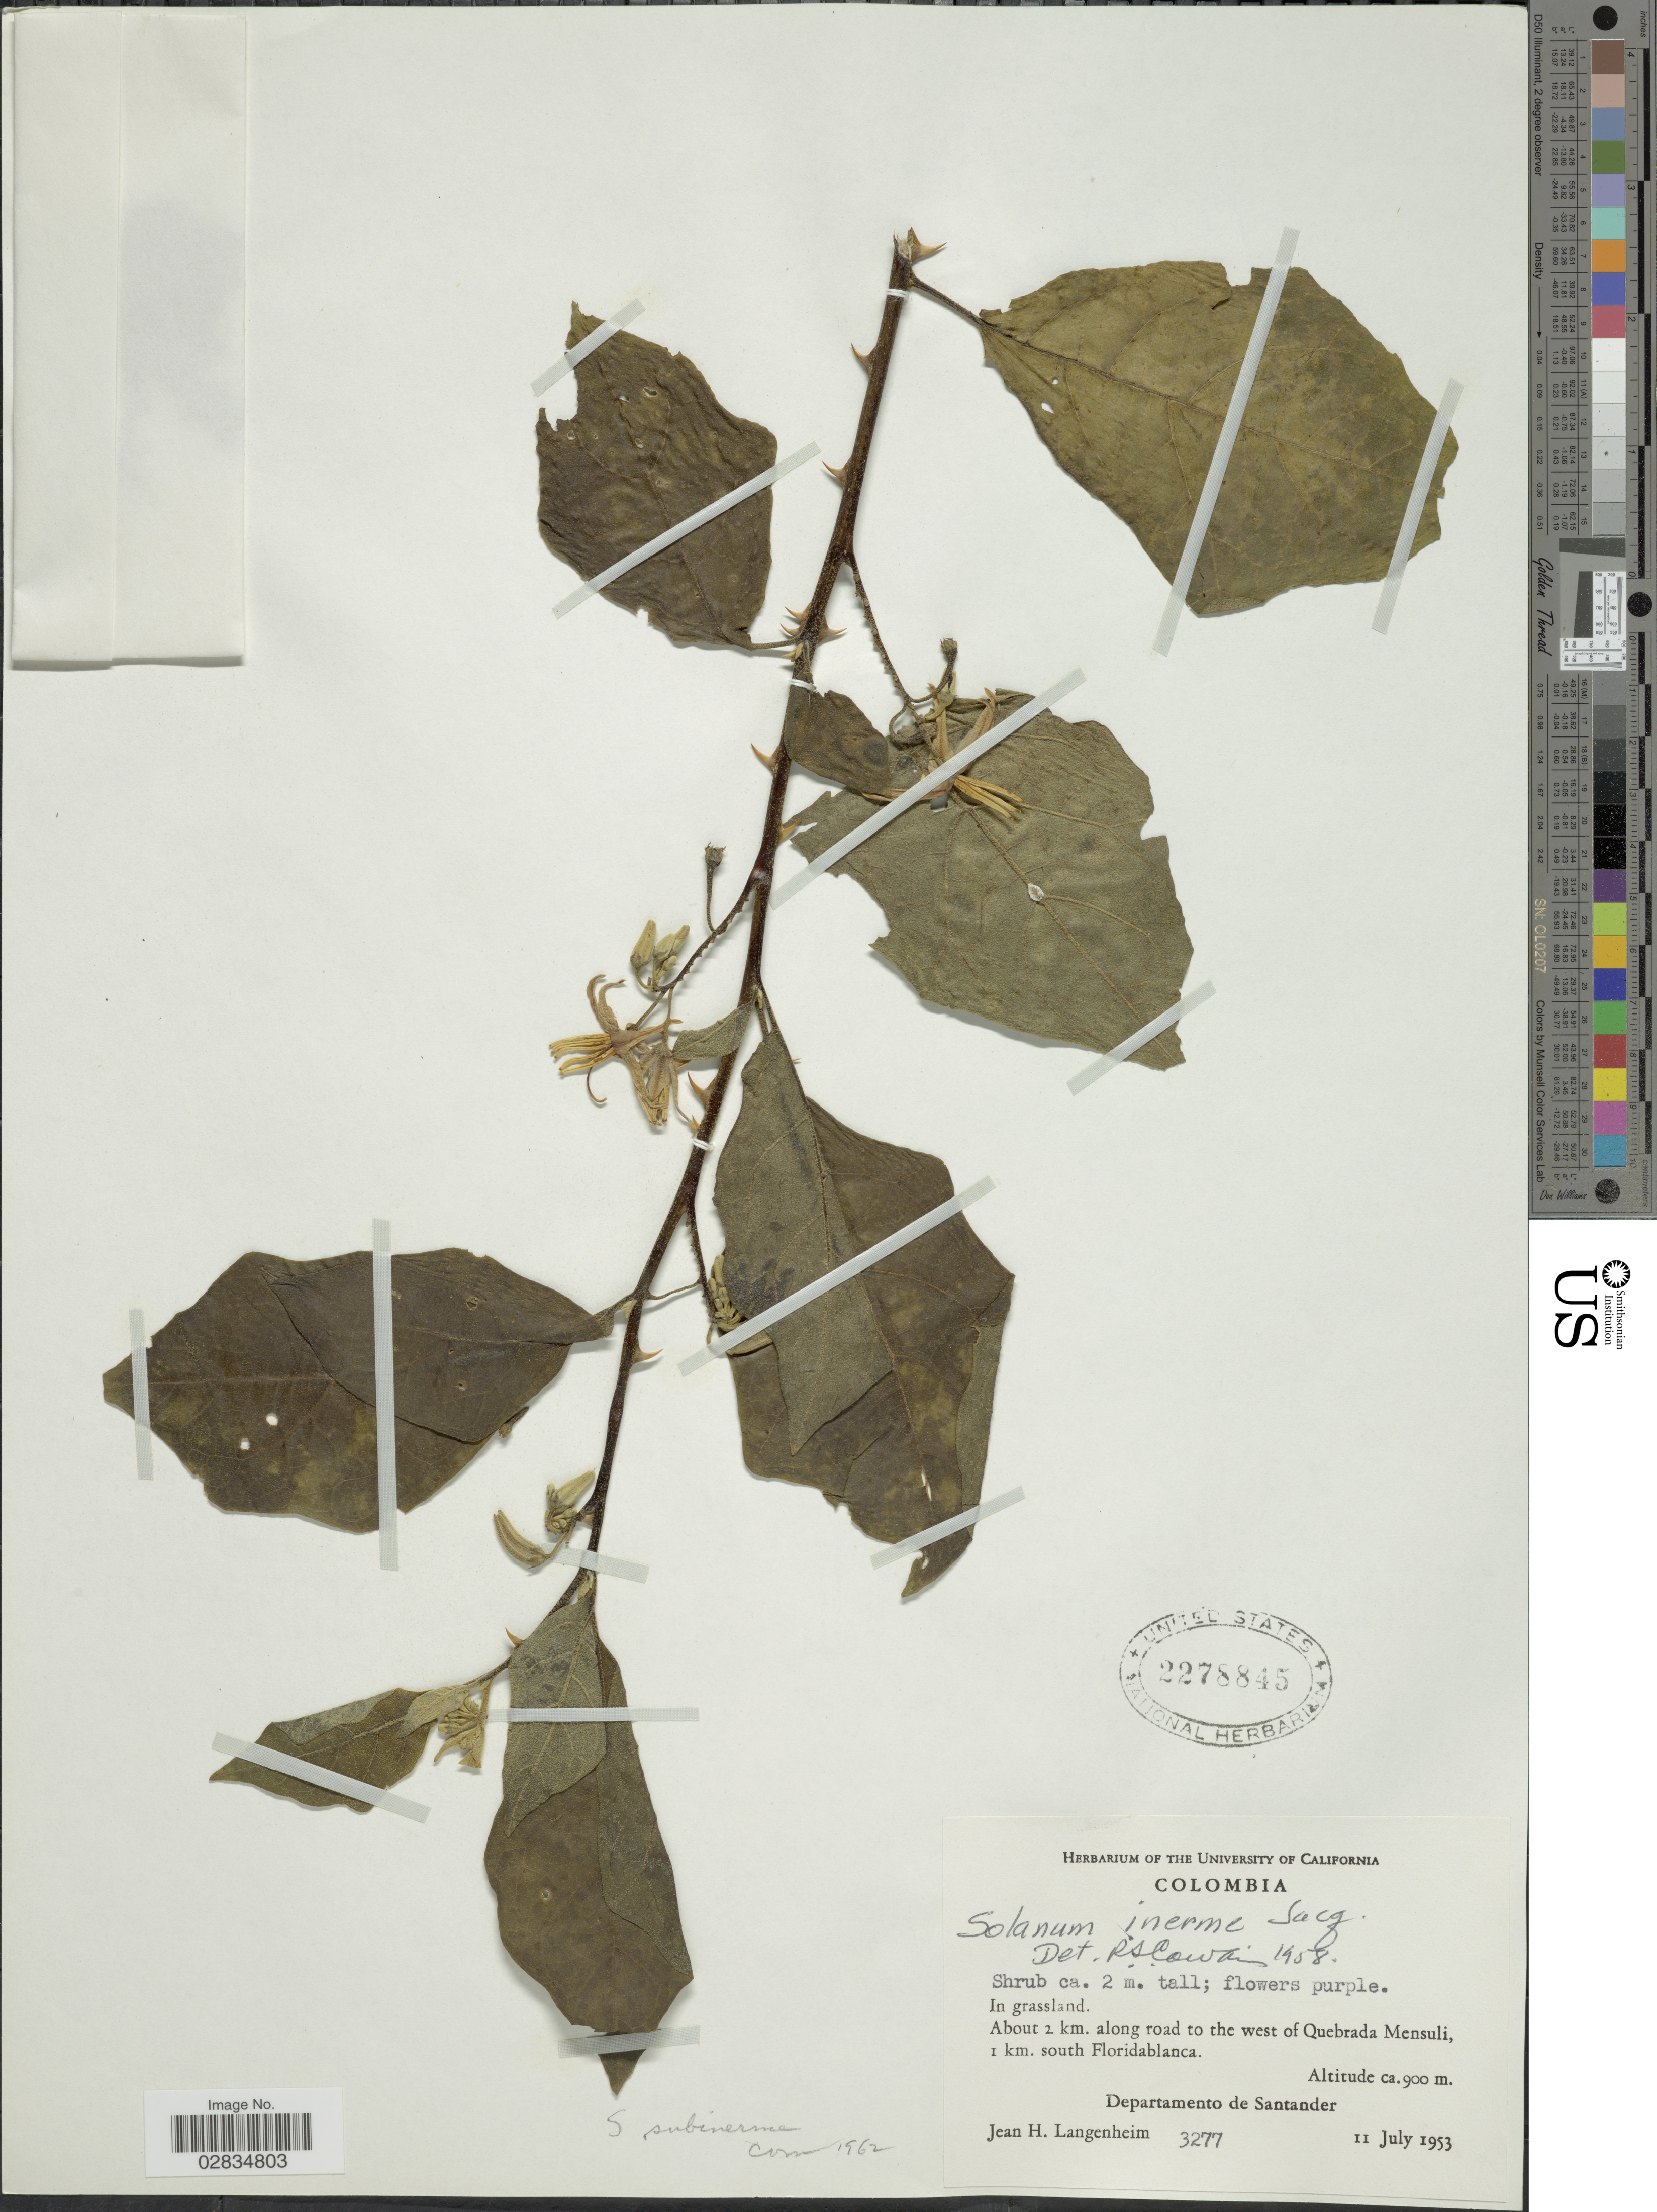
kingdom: Plantae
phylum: Tracheophyta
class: Magnoliopsida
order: Solanales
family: Solanaceae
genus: Solanum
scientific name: Solanum subinerme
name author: Jacq.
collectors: J. H. Langenheim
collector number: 3277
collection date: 1953-07-11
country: Colombia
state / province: Santander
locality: About 2 km along road to the west of Quebrada Mensuli, 1 km. south Floridablanca, Departamento de Santander.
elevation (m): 900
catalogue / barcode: US 2278845